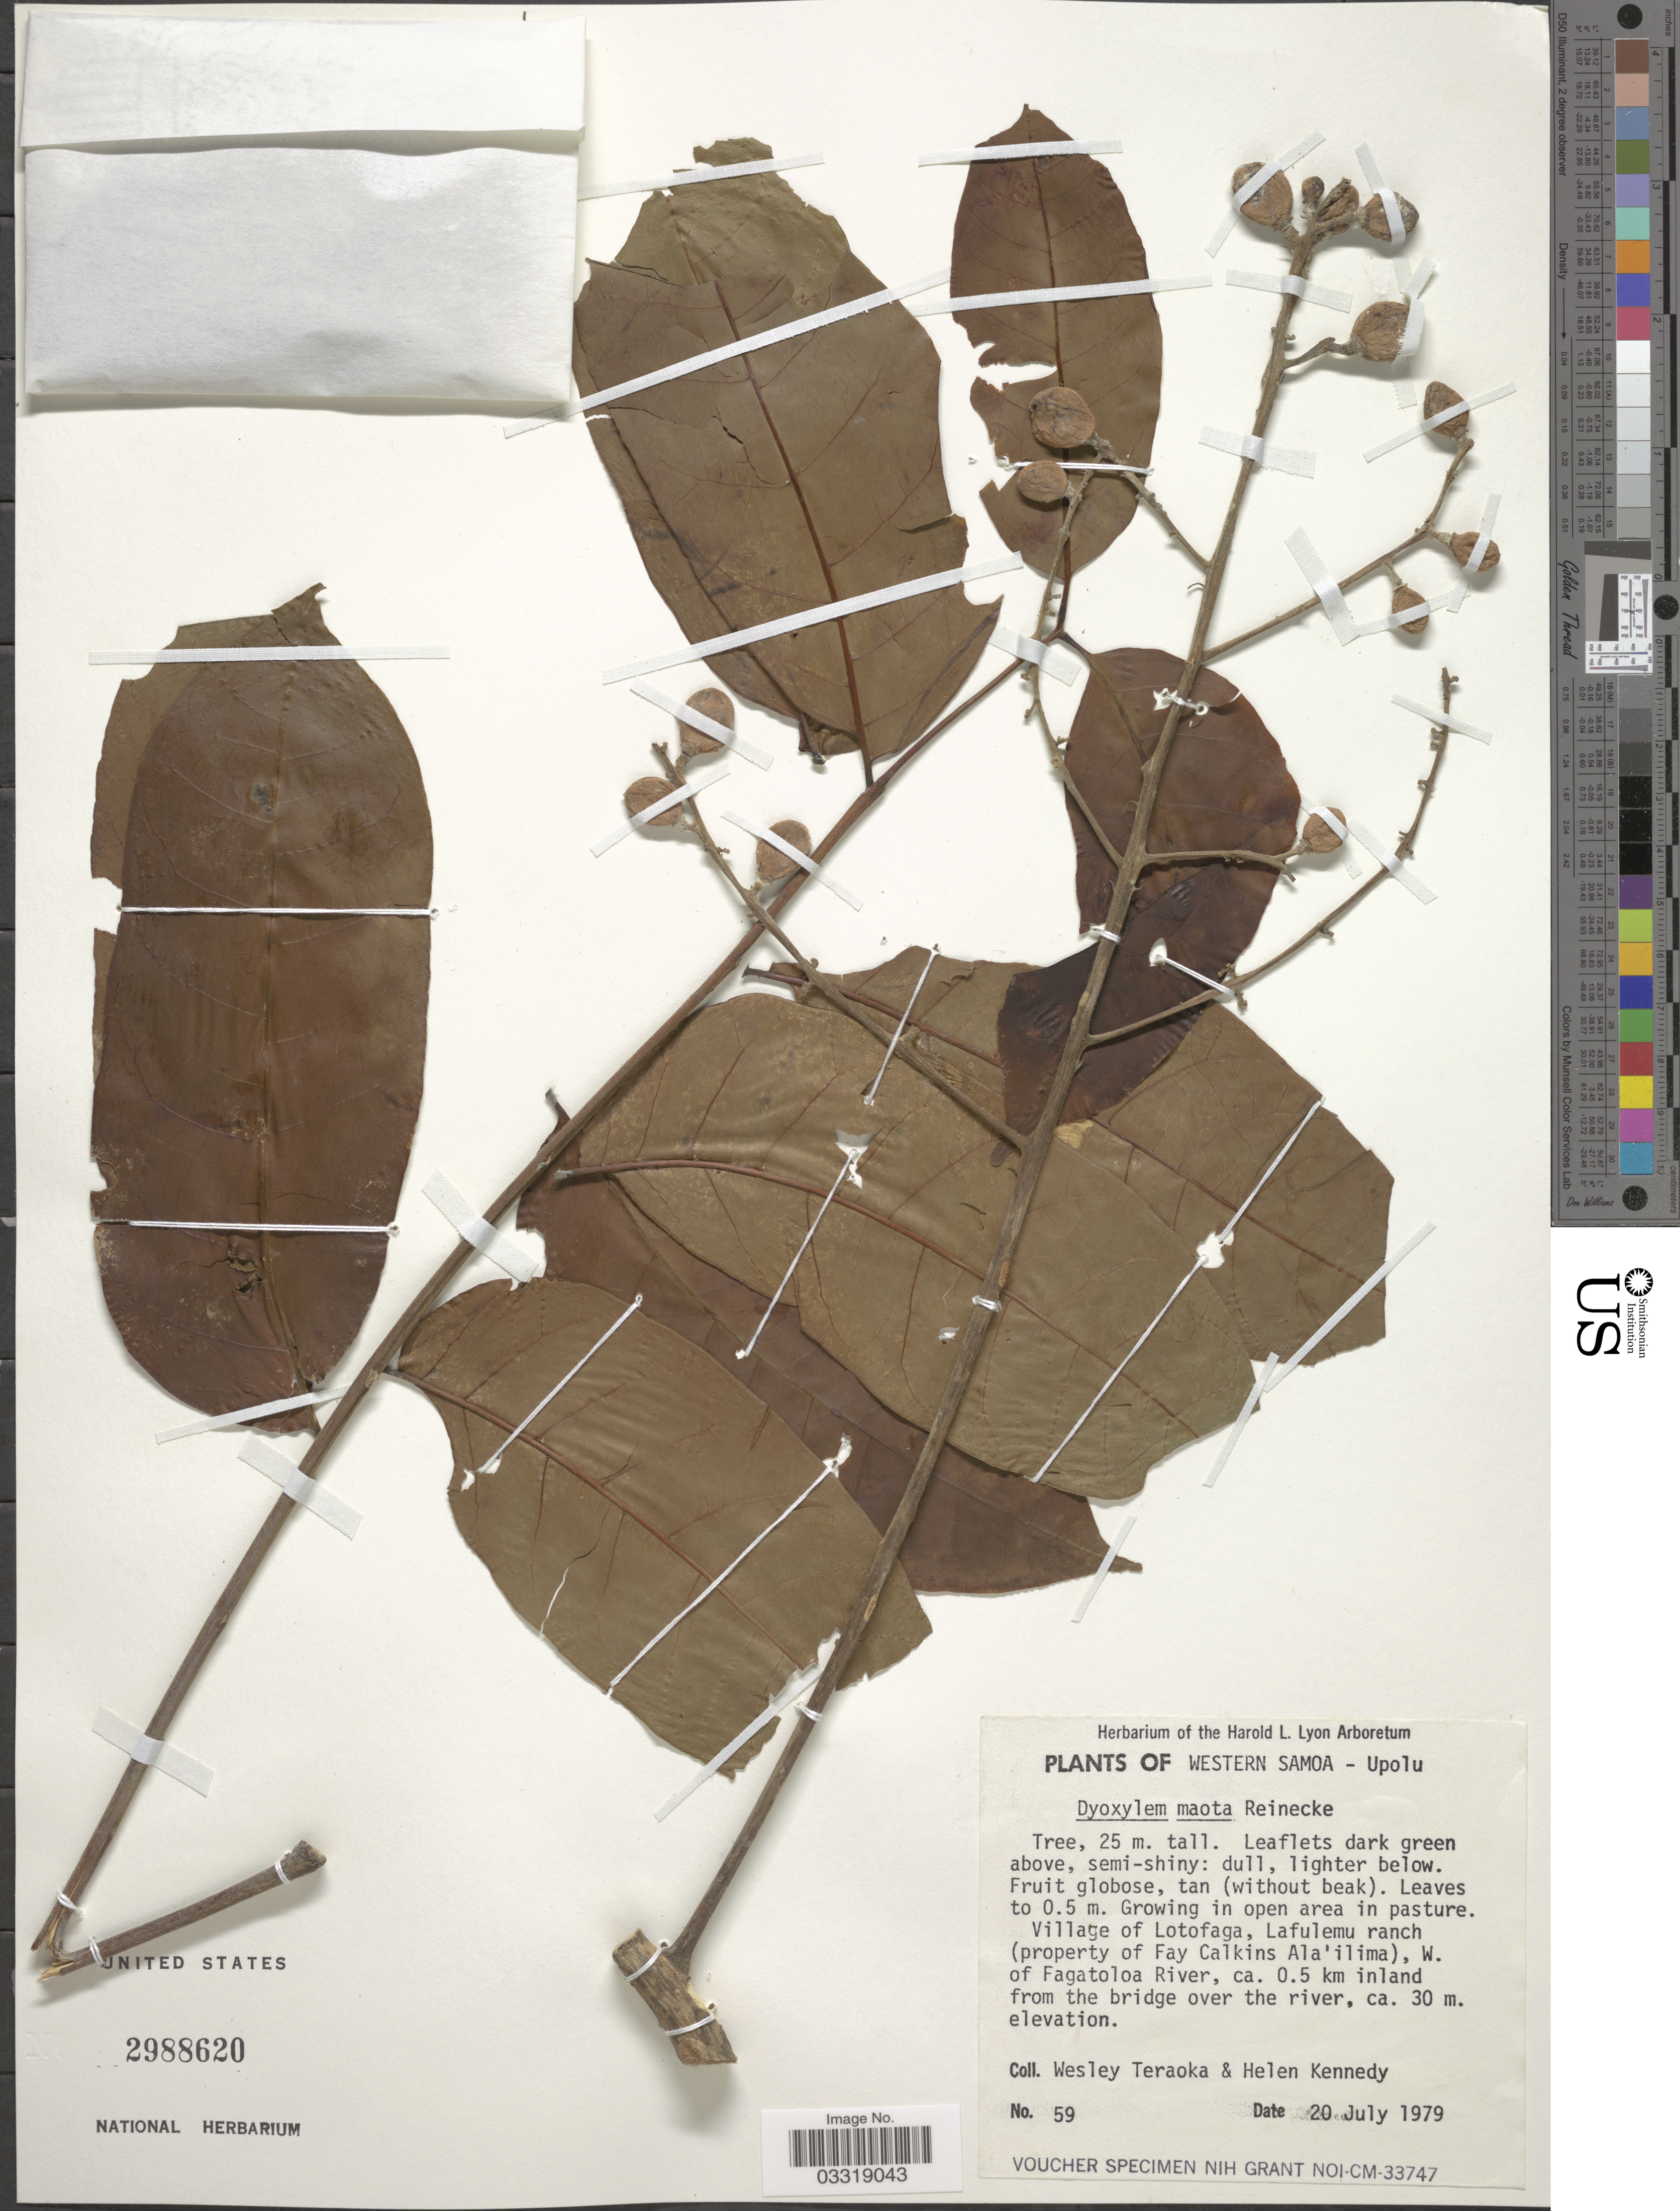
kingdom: Plantae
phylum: Tracheophyta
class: Magnoliopsida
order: Sapindales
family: Meliaceae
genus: Didymocheton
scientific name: Didymocheton gaudichaudianus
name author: A. Juss.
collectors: W. Teraoka & H. Kennedy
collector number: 59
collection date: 1979-07-20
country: Samoa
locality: Upolu. Village of Lotofaga, Lafulemu ranch (property of Fay Calkins Ala'ilima), W. of Fagatoloa River, ca. 0.5 km inland from the bridge over the river.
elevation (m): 30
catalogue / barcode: US 2988620